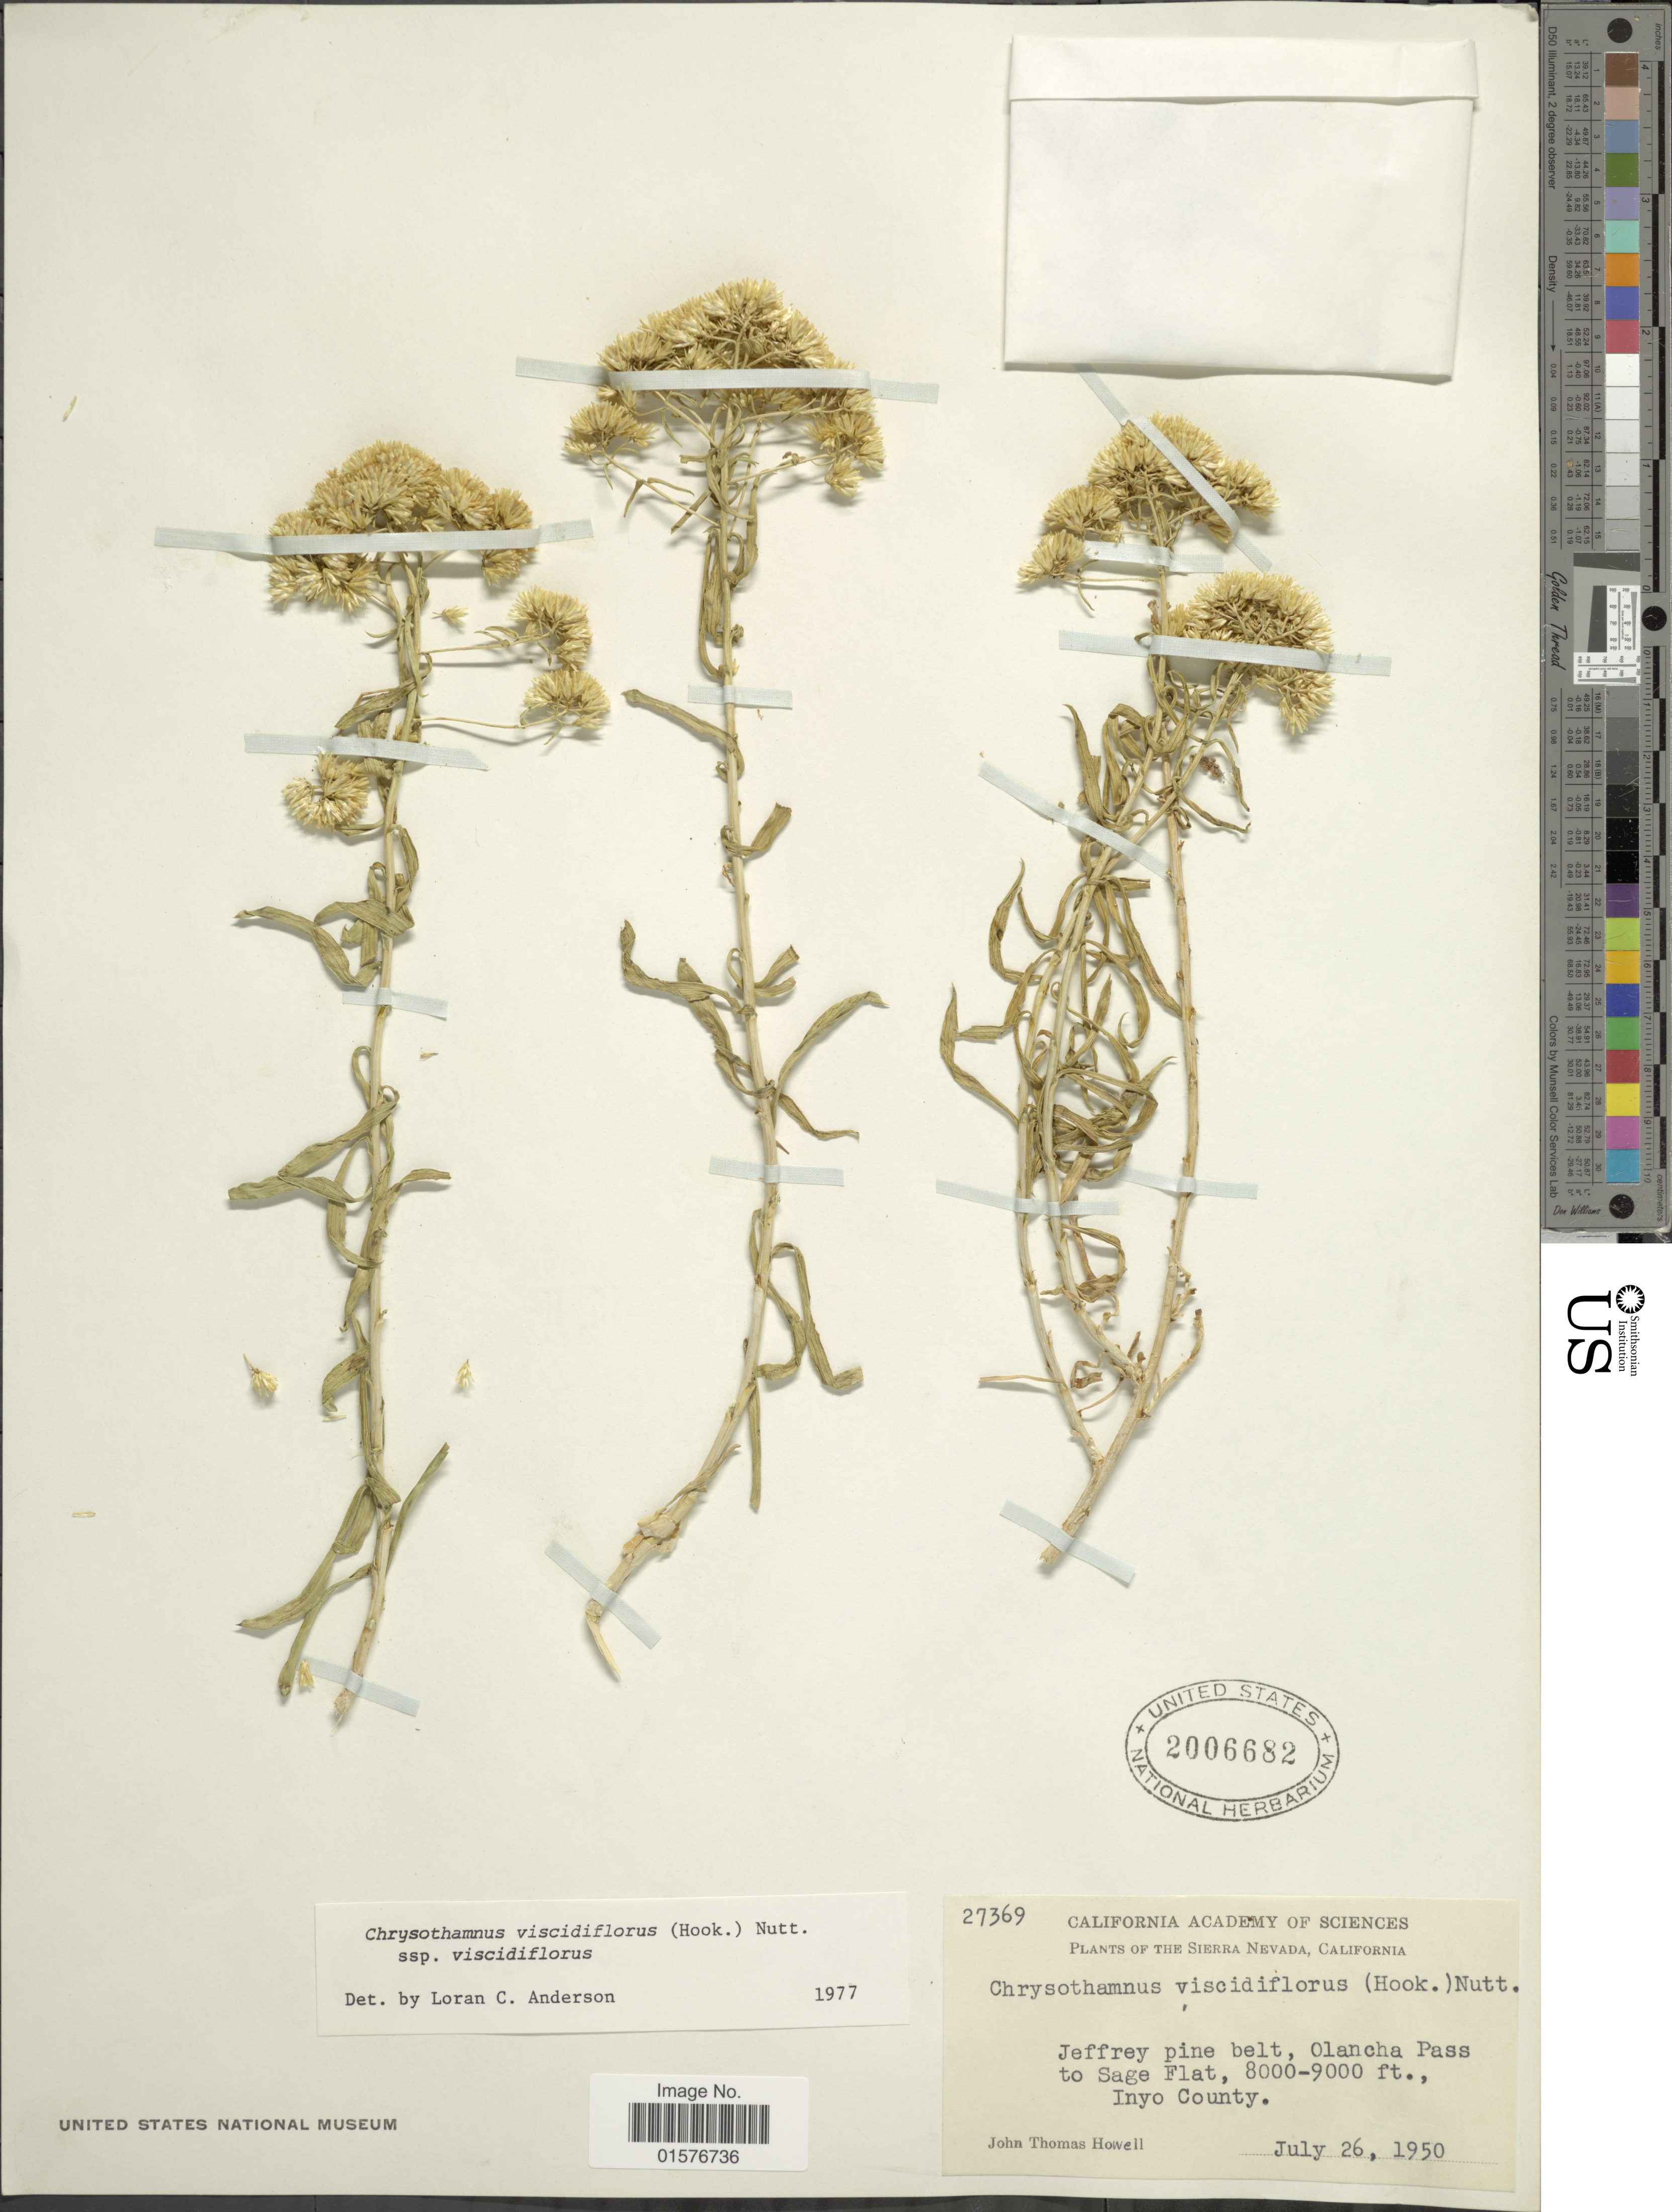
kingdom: Plantae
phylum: Tracheophyta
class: Magnoliopsida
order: Asterales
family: Asteraceae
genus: Chrysothamnus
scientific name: Chrysothamnus viscidiflorus subsp. viscidiflorus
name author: (Hook.) Nutt.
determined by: Urbatsch, Lowell E., Curator (LSU), Louisiana State University (UNITED STATES)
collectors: J. T. Howell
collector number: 27369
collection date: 1950-07-26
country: United States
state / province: California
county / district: Inyo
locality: The Sierra Nevada, California, Jeffrey pine belt, Olancha Pass to Sage Flat, Inyo County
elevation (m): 2438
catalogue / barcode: US 2006682